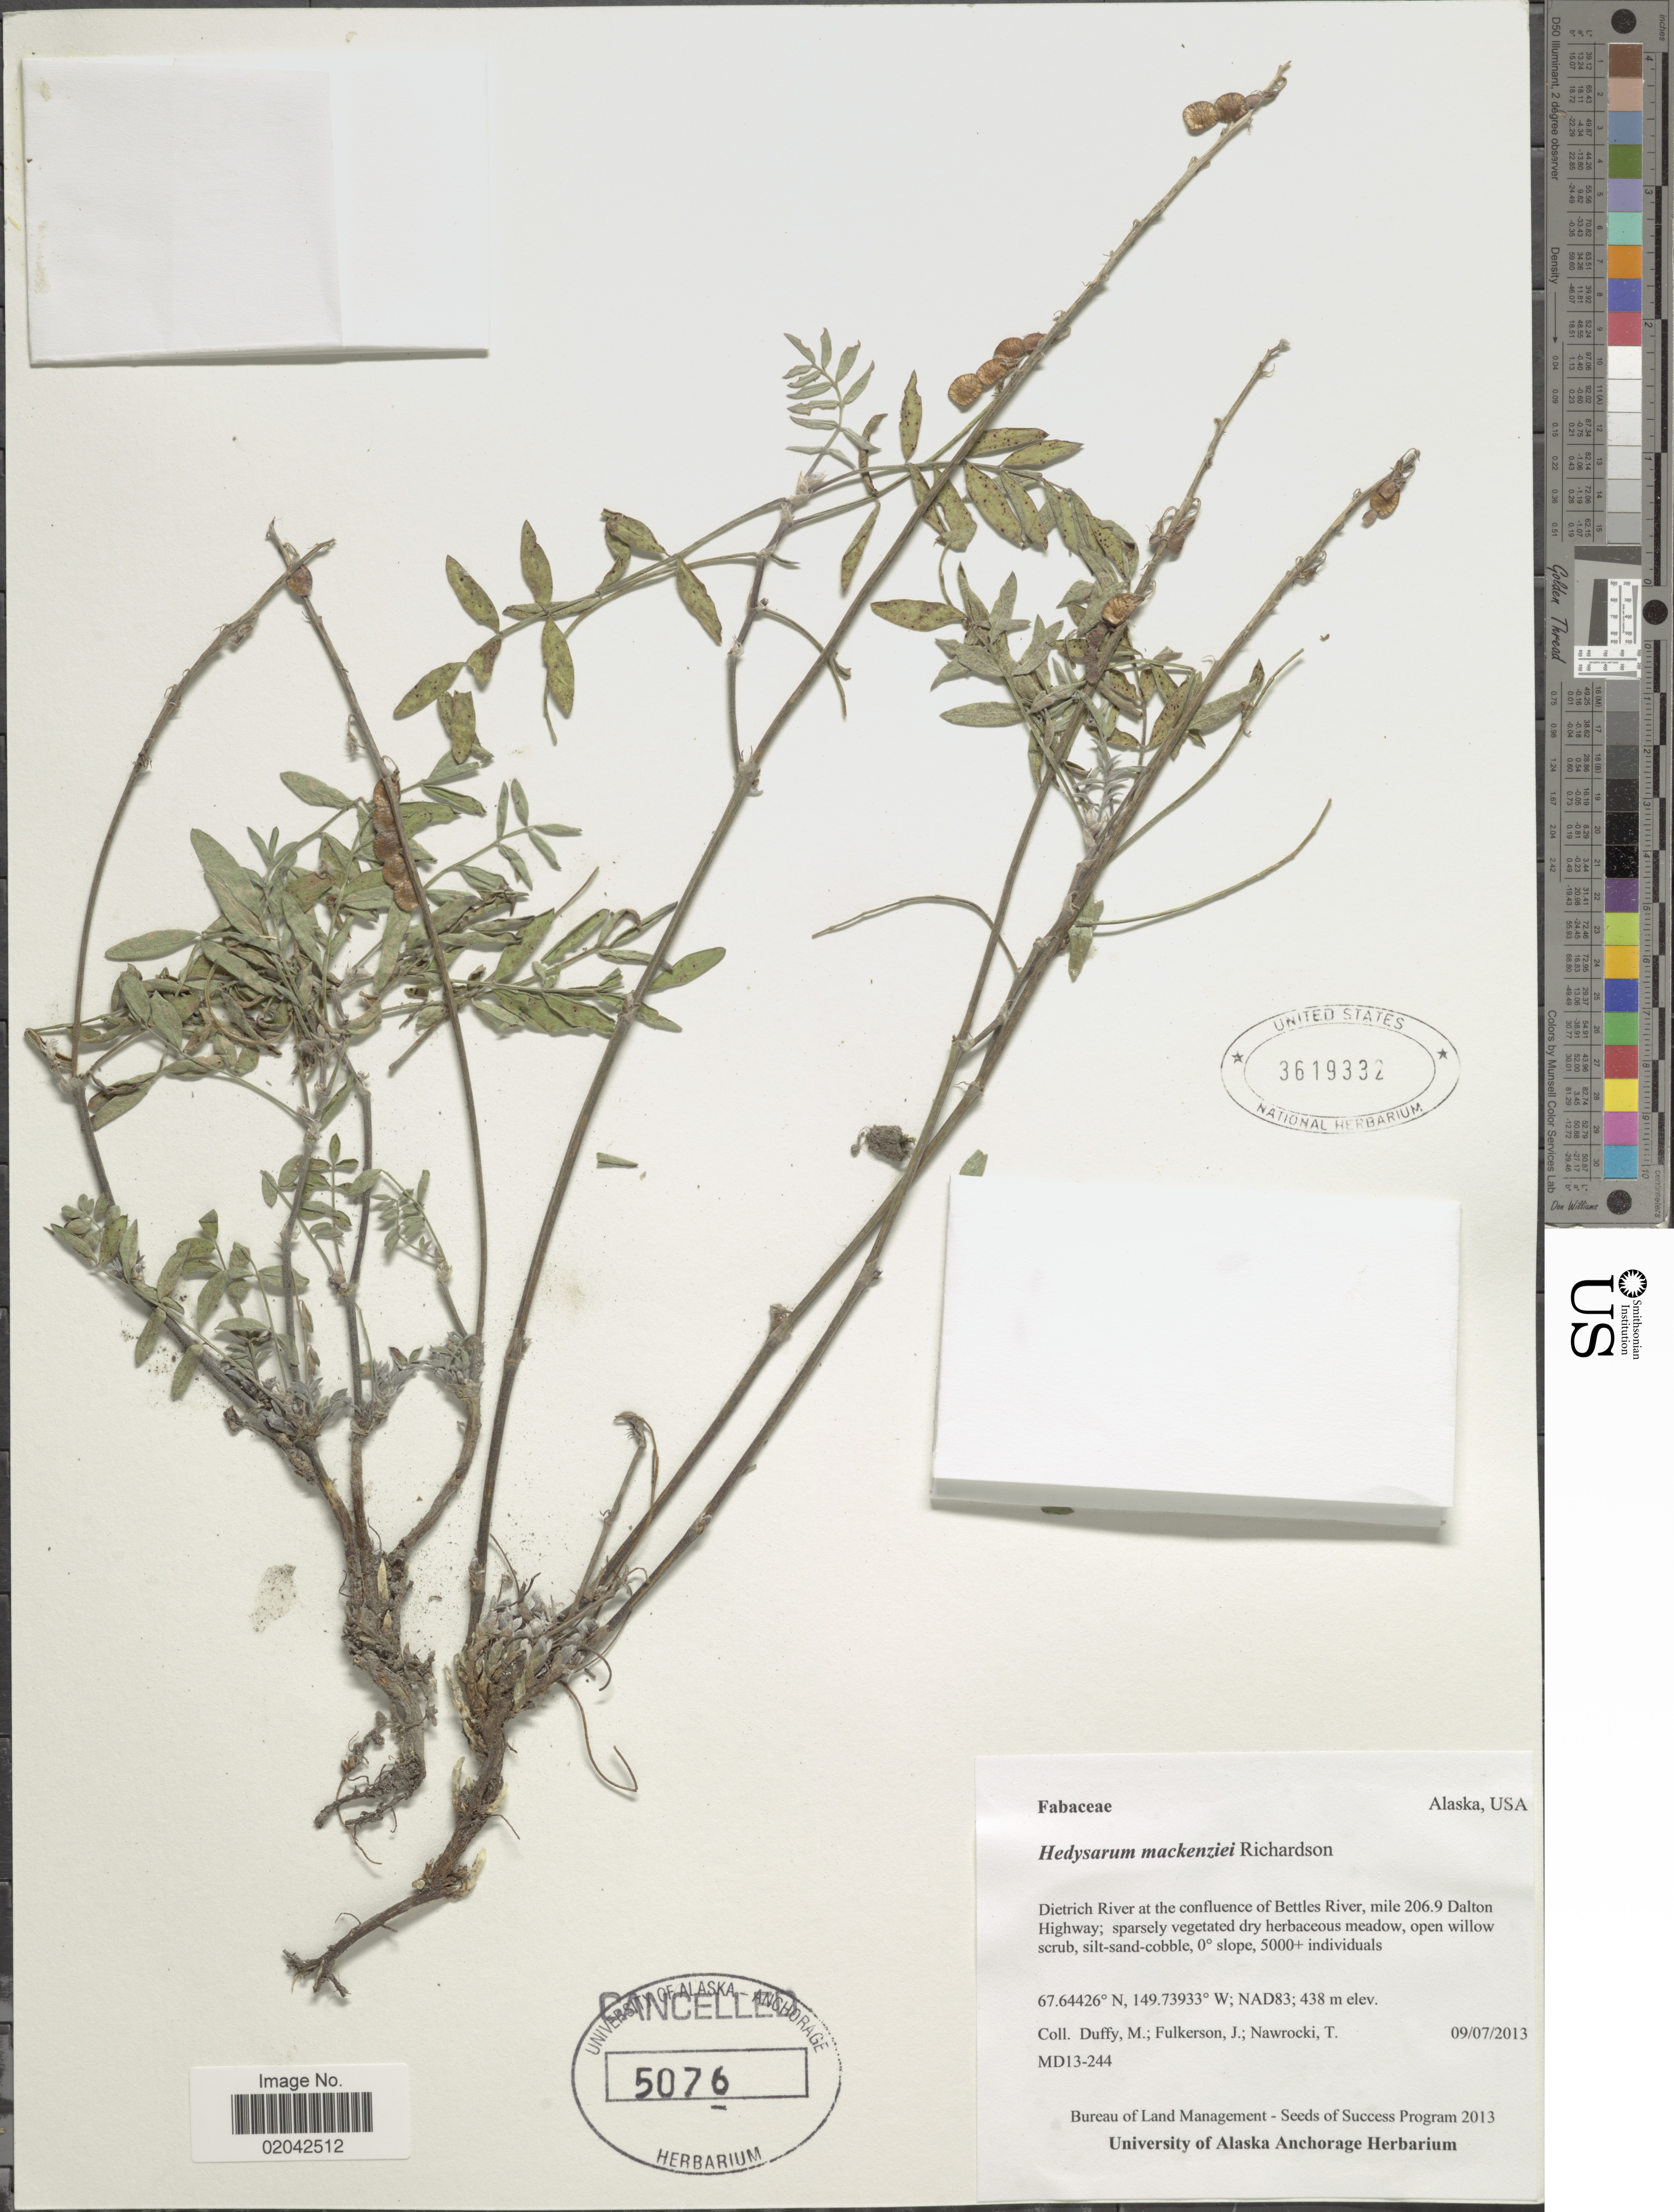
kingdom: Plantae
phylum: Tracheophyta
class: Magnoliopsida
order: Fabales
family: Fabaceae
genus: Hedysarum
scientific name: Hedysarum mackenziei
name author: Richardson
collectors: M. Duffy, J. Fulkerson & T. Nawrocki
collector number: MD13-244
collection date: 2013-09-07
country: United States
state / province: Alaska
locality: Dietrick River at the confluence of Bettles River, mile 206.9 Dalton Highway, NAD83 [unsure placement].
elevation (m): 438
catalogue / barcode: US 3619332